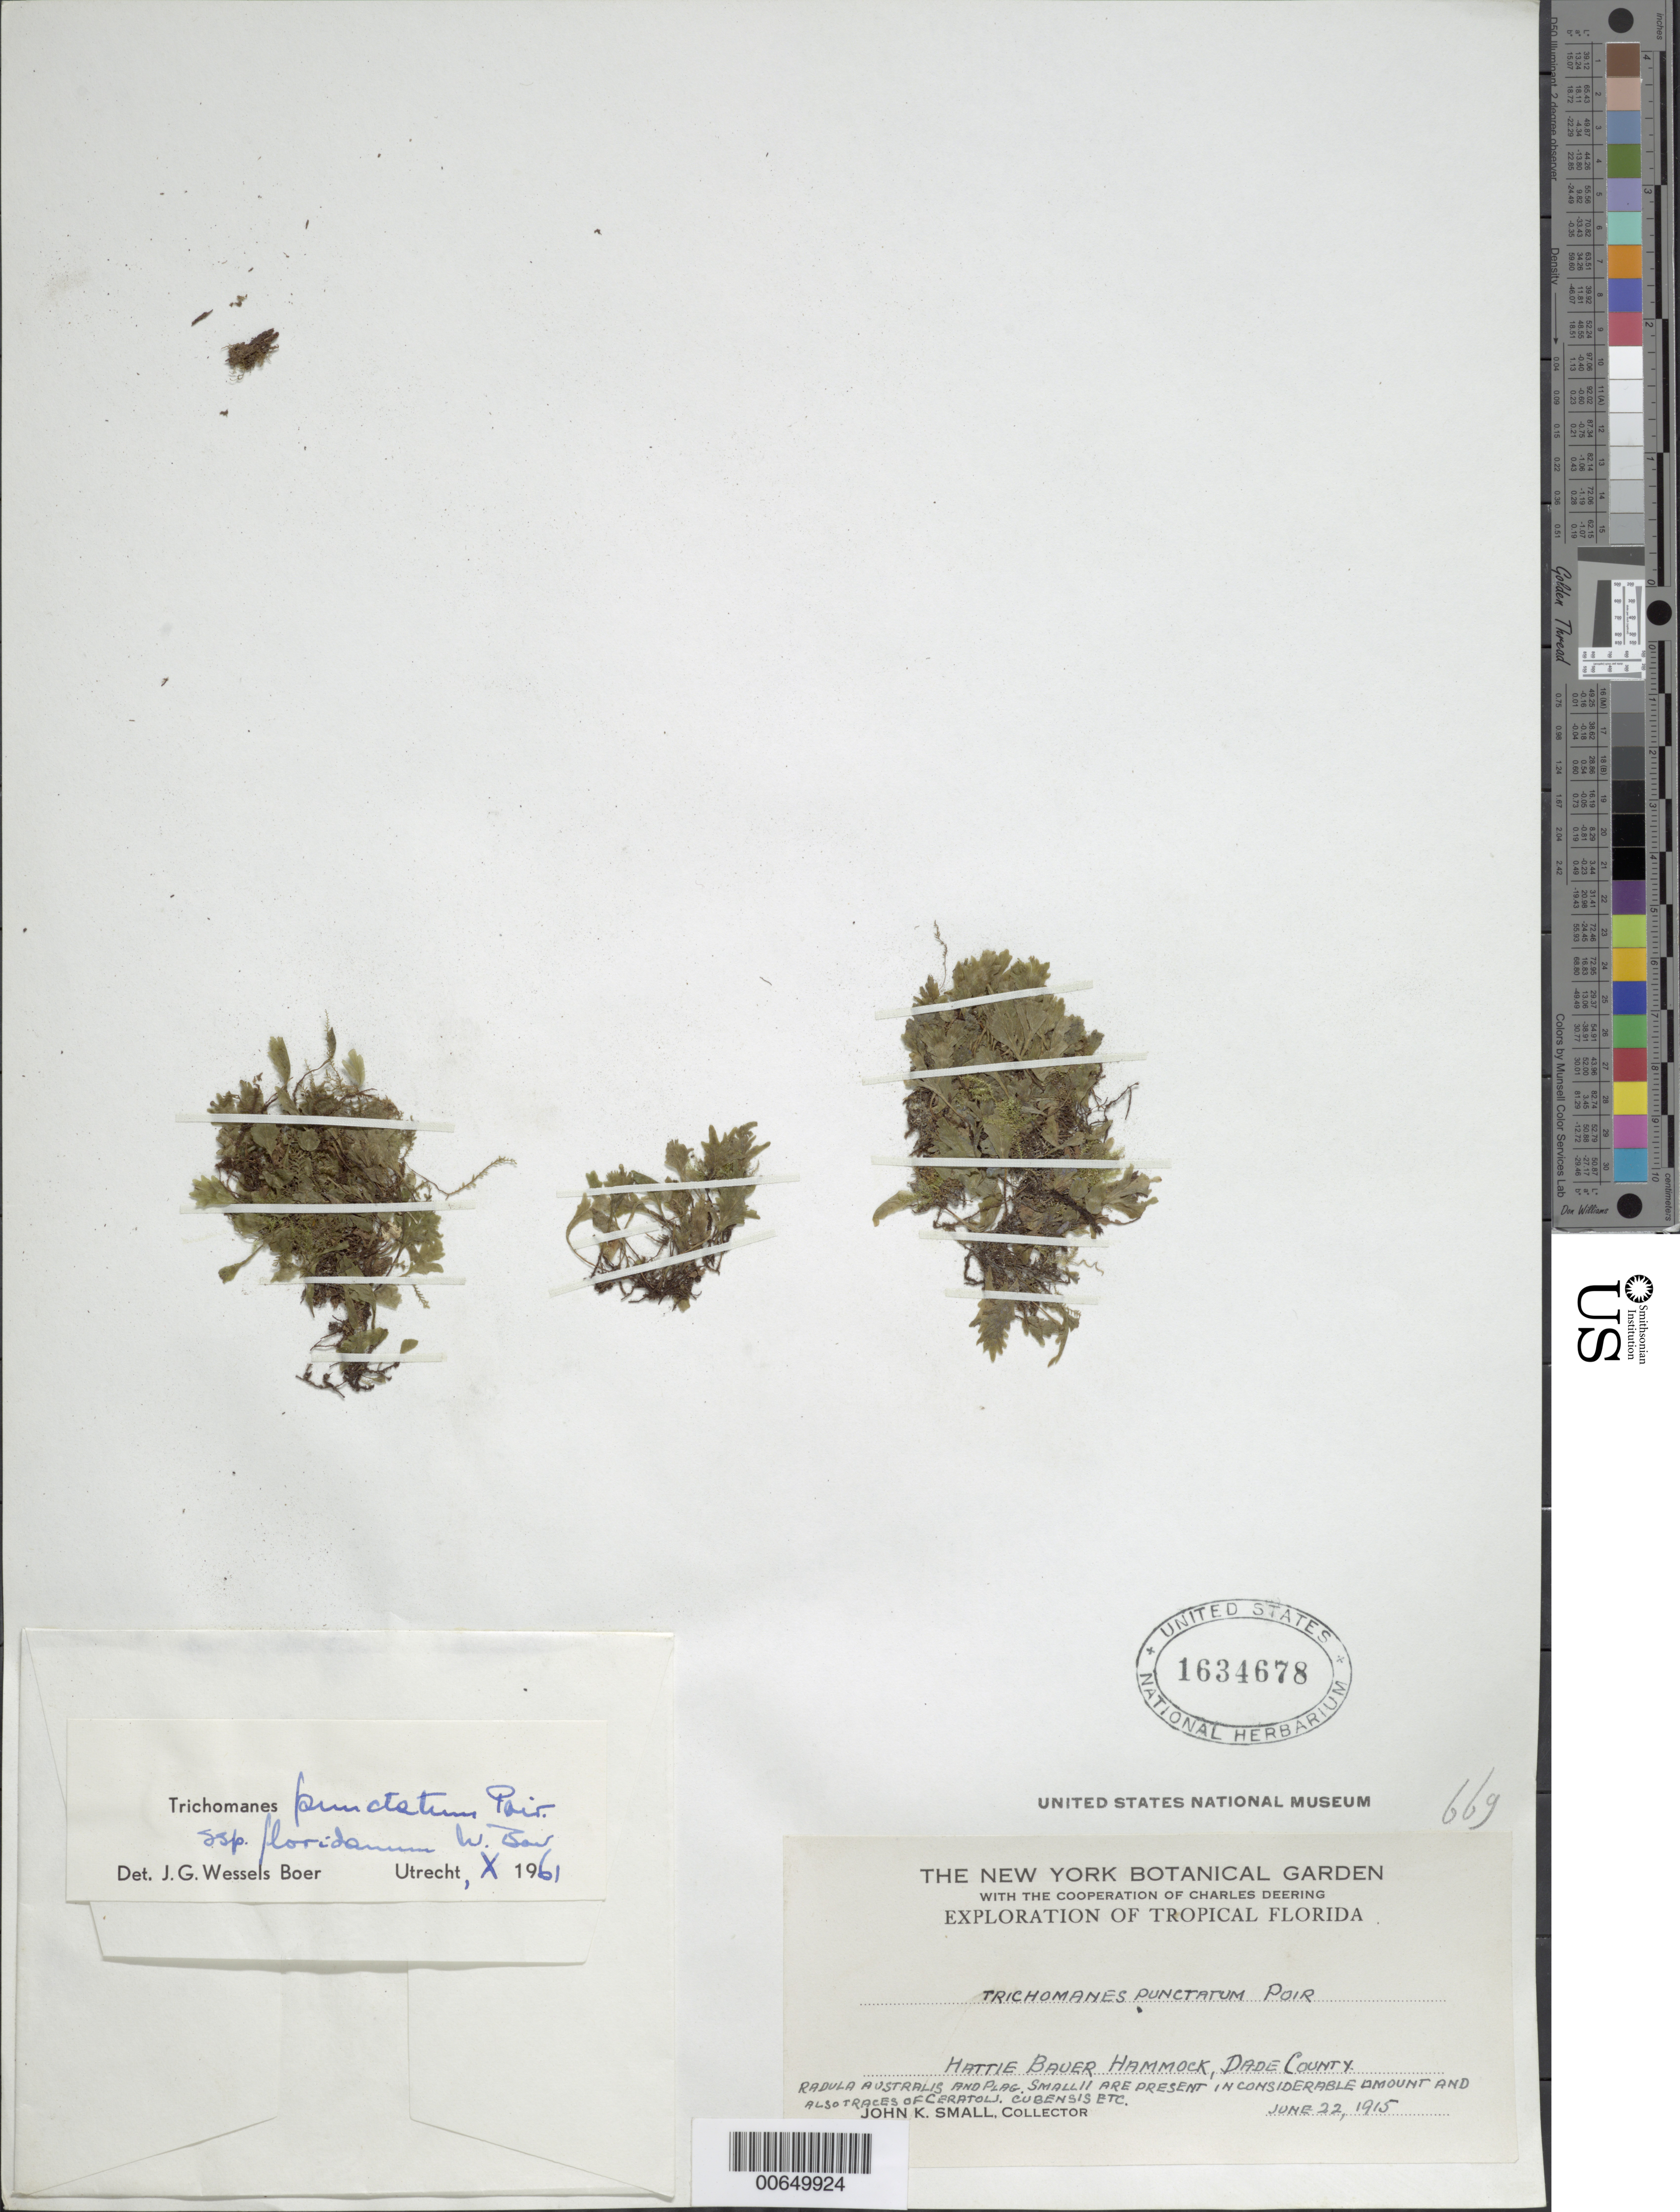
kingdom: Plantae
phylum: Tracheophyta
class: Polypodiopsida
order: Hymenophyllales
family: Hymenophyllaceae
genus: Didymoglossum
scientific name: Didymoglossum punctatum subsp. floridanum comb. nov., ined 2015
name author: (Poir.) Desv.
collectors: J. K. Small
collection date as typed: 22 Jun 1915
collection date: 1915-06-22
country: United States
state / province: Florida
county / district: Dade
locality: Hattie Bauer Hammock.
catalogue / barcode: US 1634678